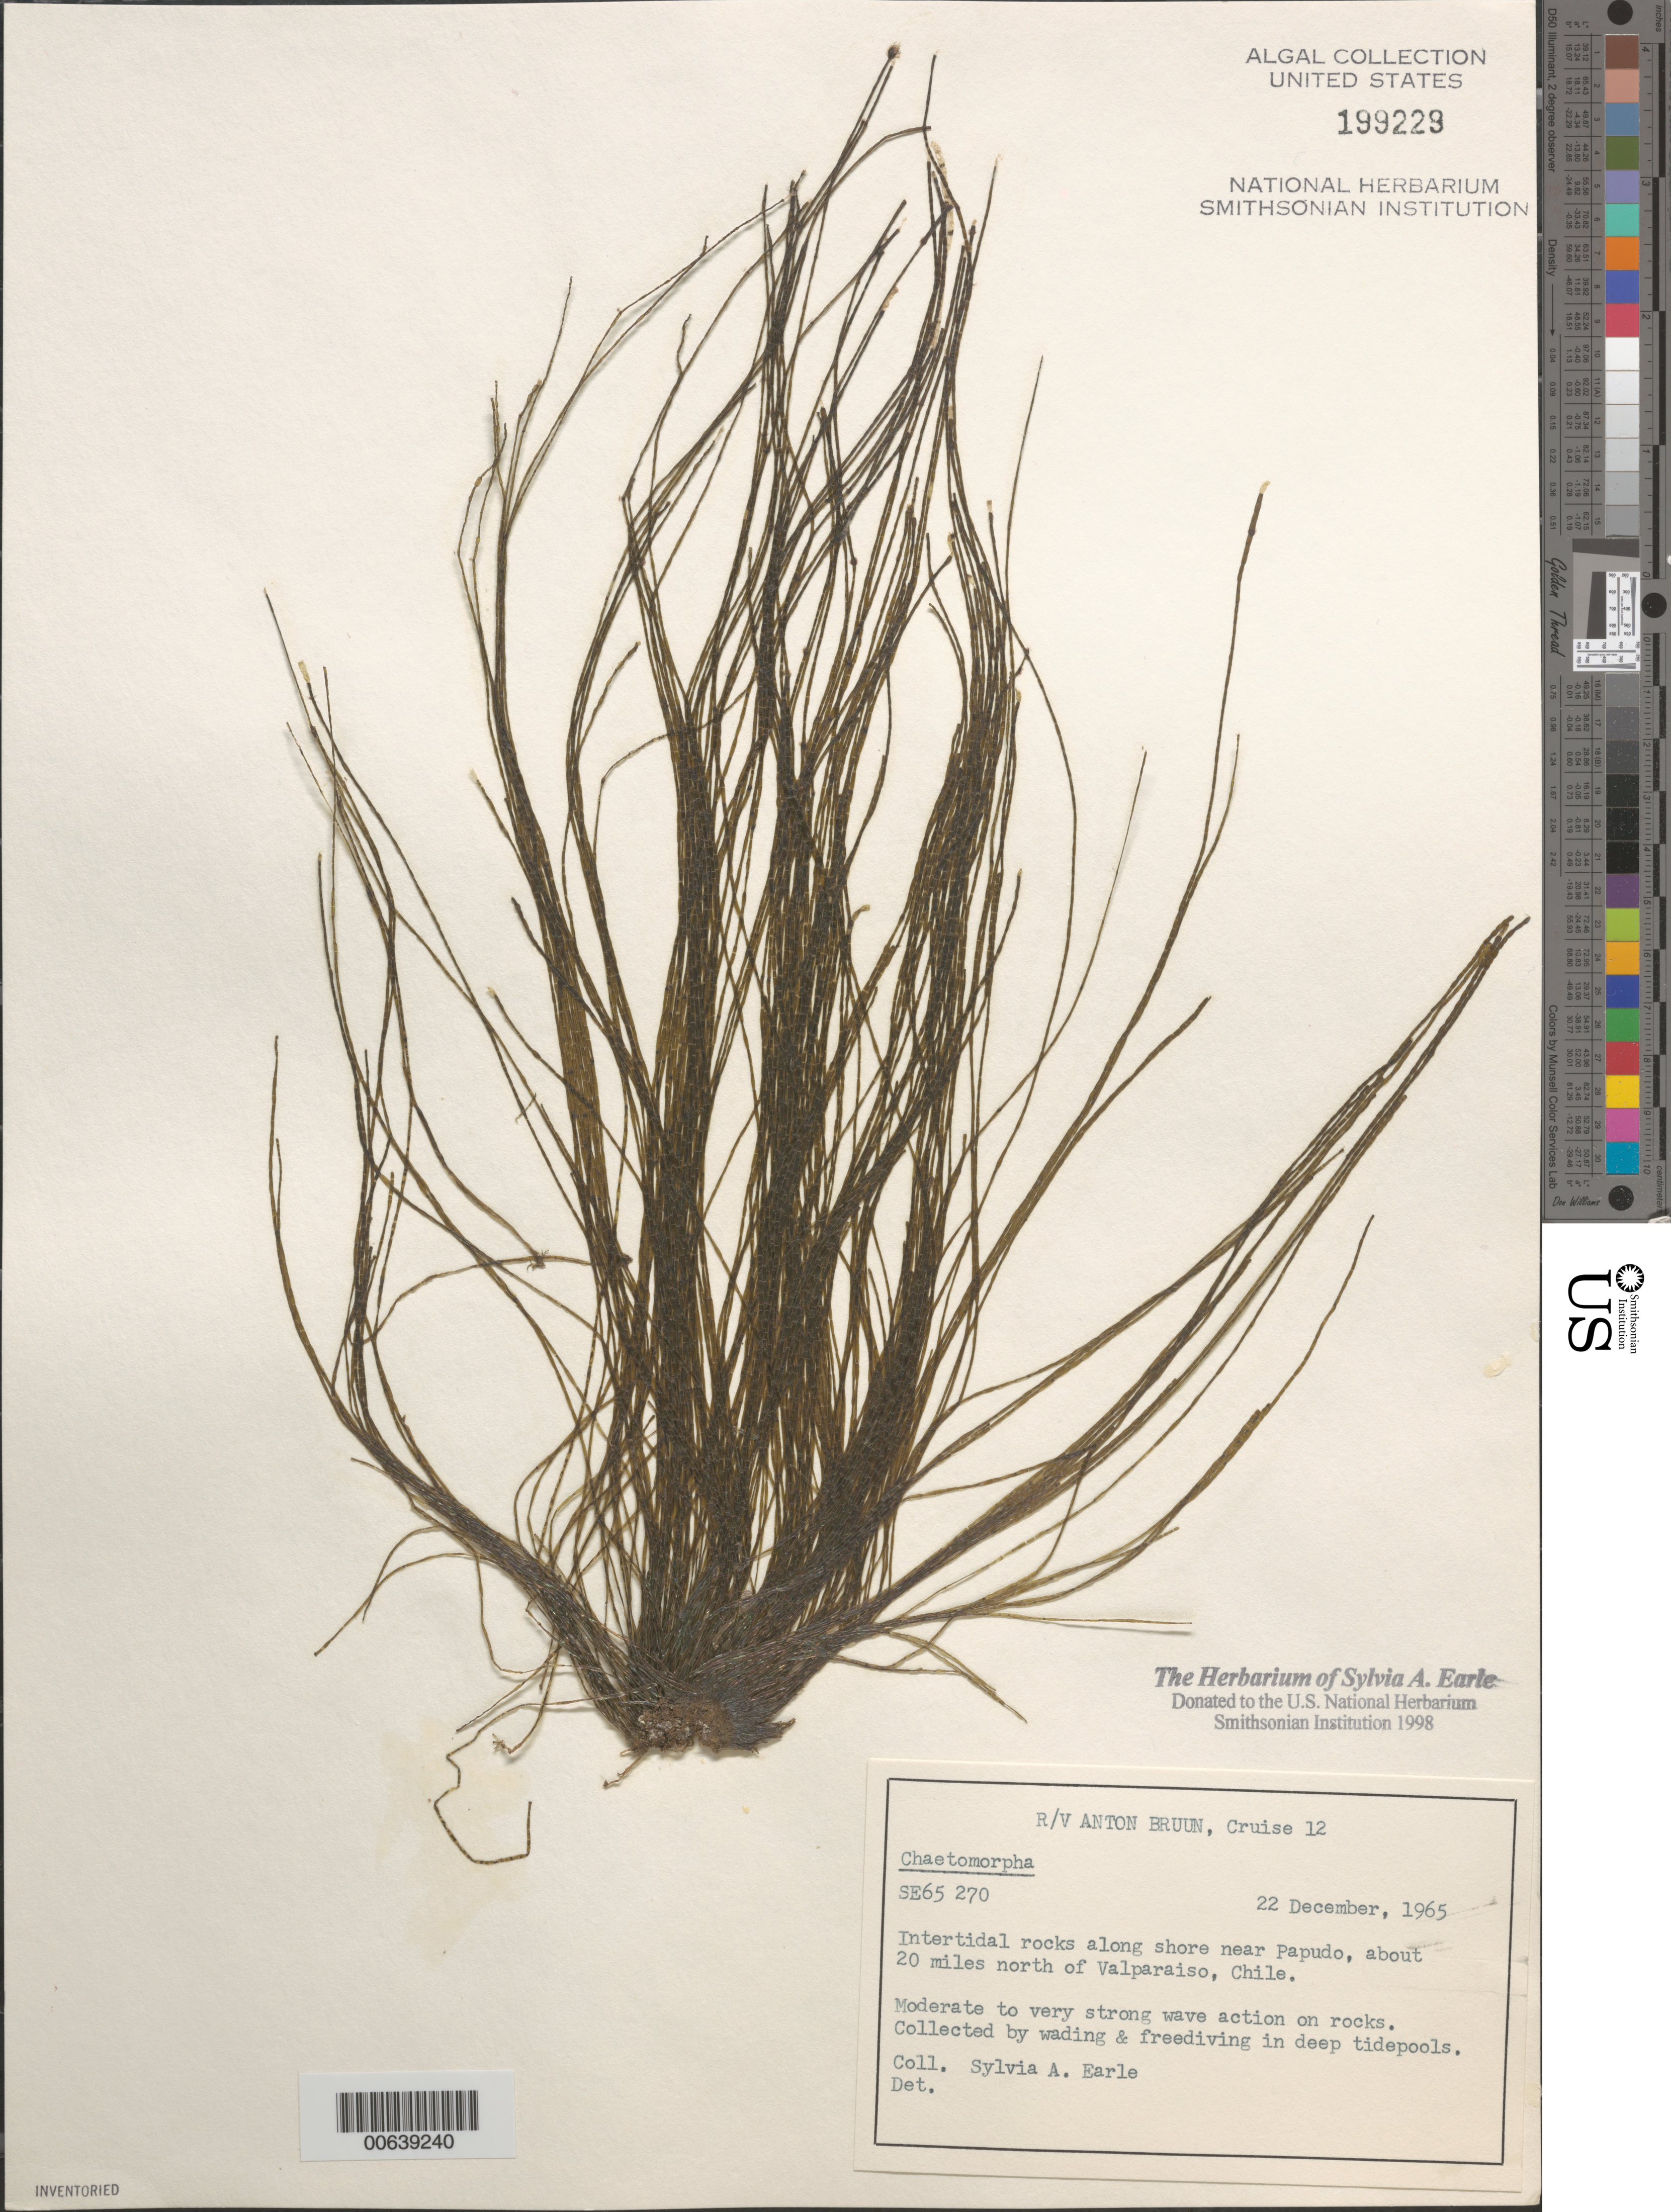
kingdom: Plantae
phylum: Chlorophyta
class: Ulvophyceae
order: Cladophorales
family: Cladophoraceae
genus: Chaetomorpha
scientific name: Chaetomorpha sp.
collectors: S. A. Earle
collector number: SE 65270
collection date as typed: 22 Dec 1965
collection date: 1965-12-22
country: Chile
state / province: Valparaíso (V)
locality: Near Papudo, ca. 20 miles north of Valparaiso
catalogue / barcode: US 199229